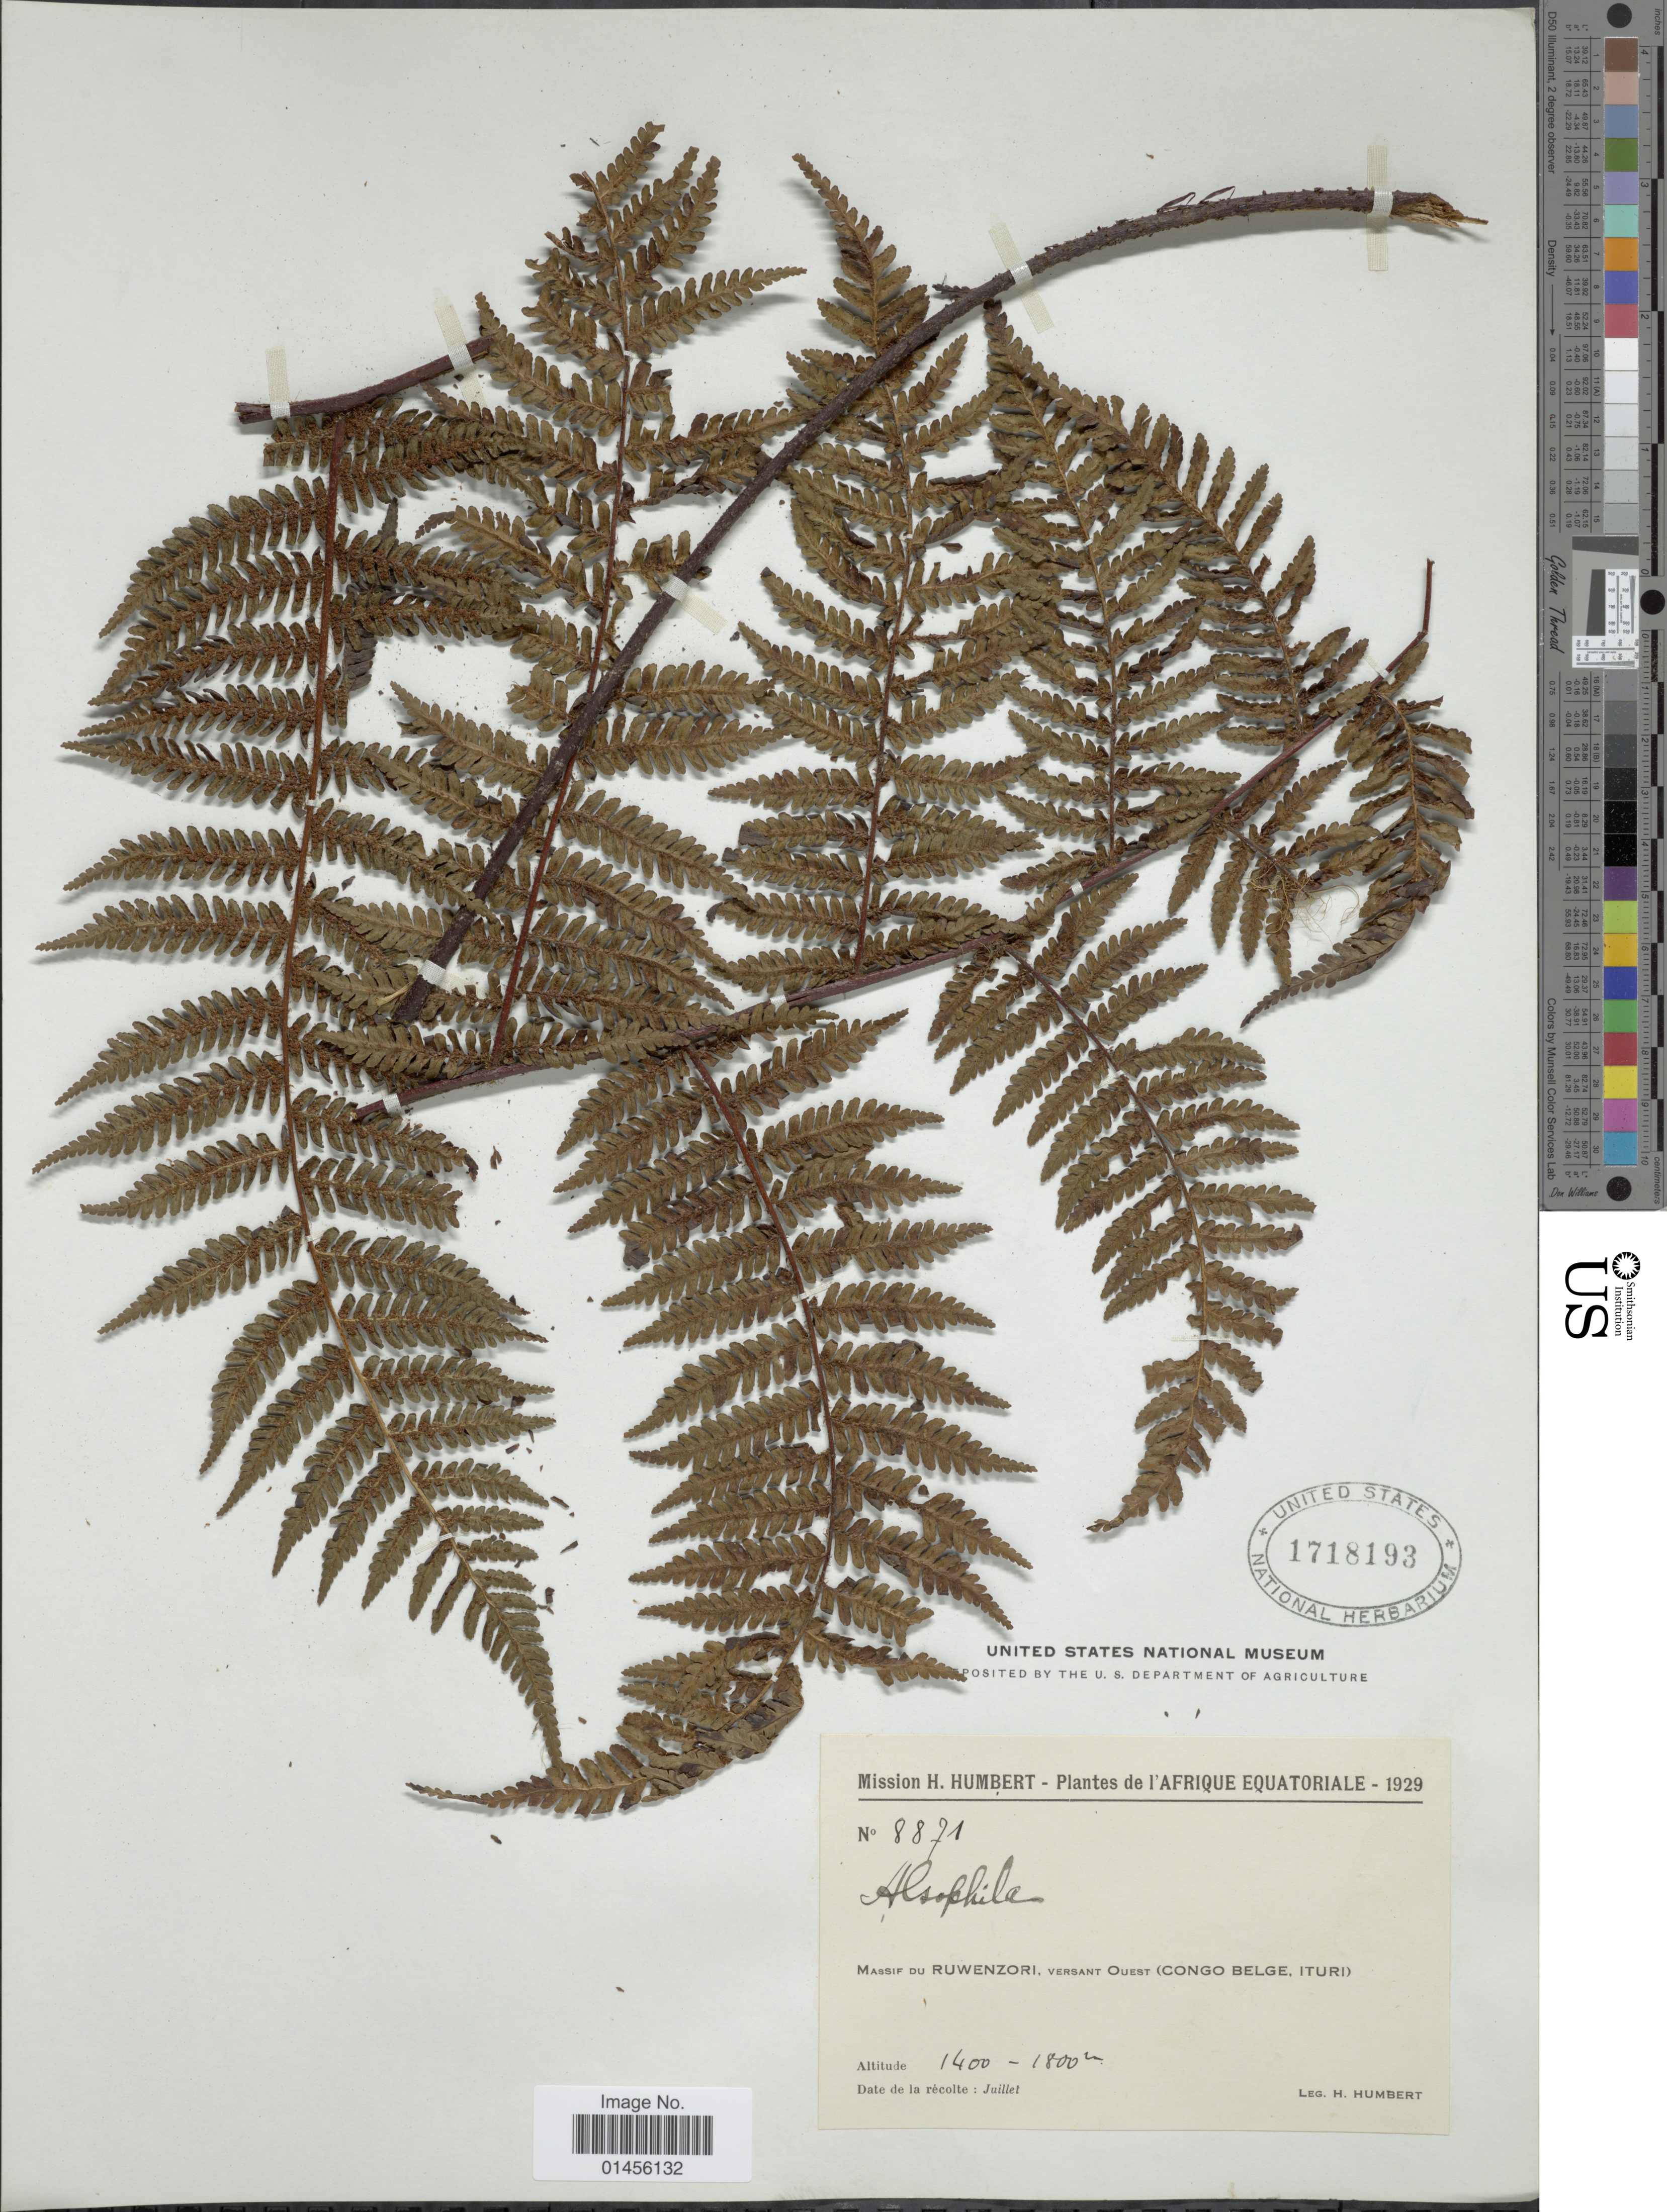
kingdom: Plantae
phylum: Tracheophyta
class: Polypodiopsida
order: Cyatheales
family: Cyatheaceae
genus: Alsophila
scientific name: Alsophila sp.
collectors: H. Humbert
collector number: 8871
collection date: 1929-07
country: Congo, Democratic Republic of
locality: L'Afrique Equatoriale, Massif du Ruwenzori, versant Ouest (Ituri)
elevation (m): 1400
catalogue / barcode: US 1718193